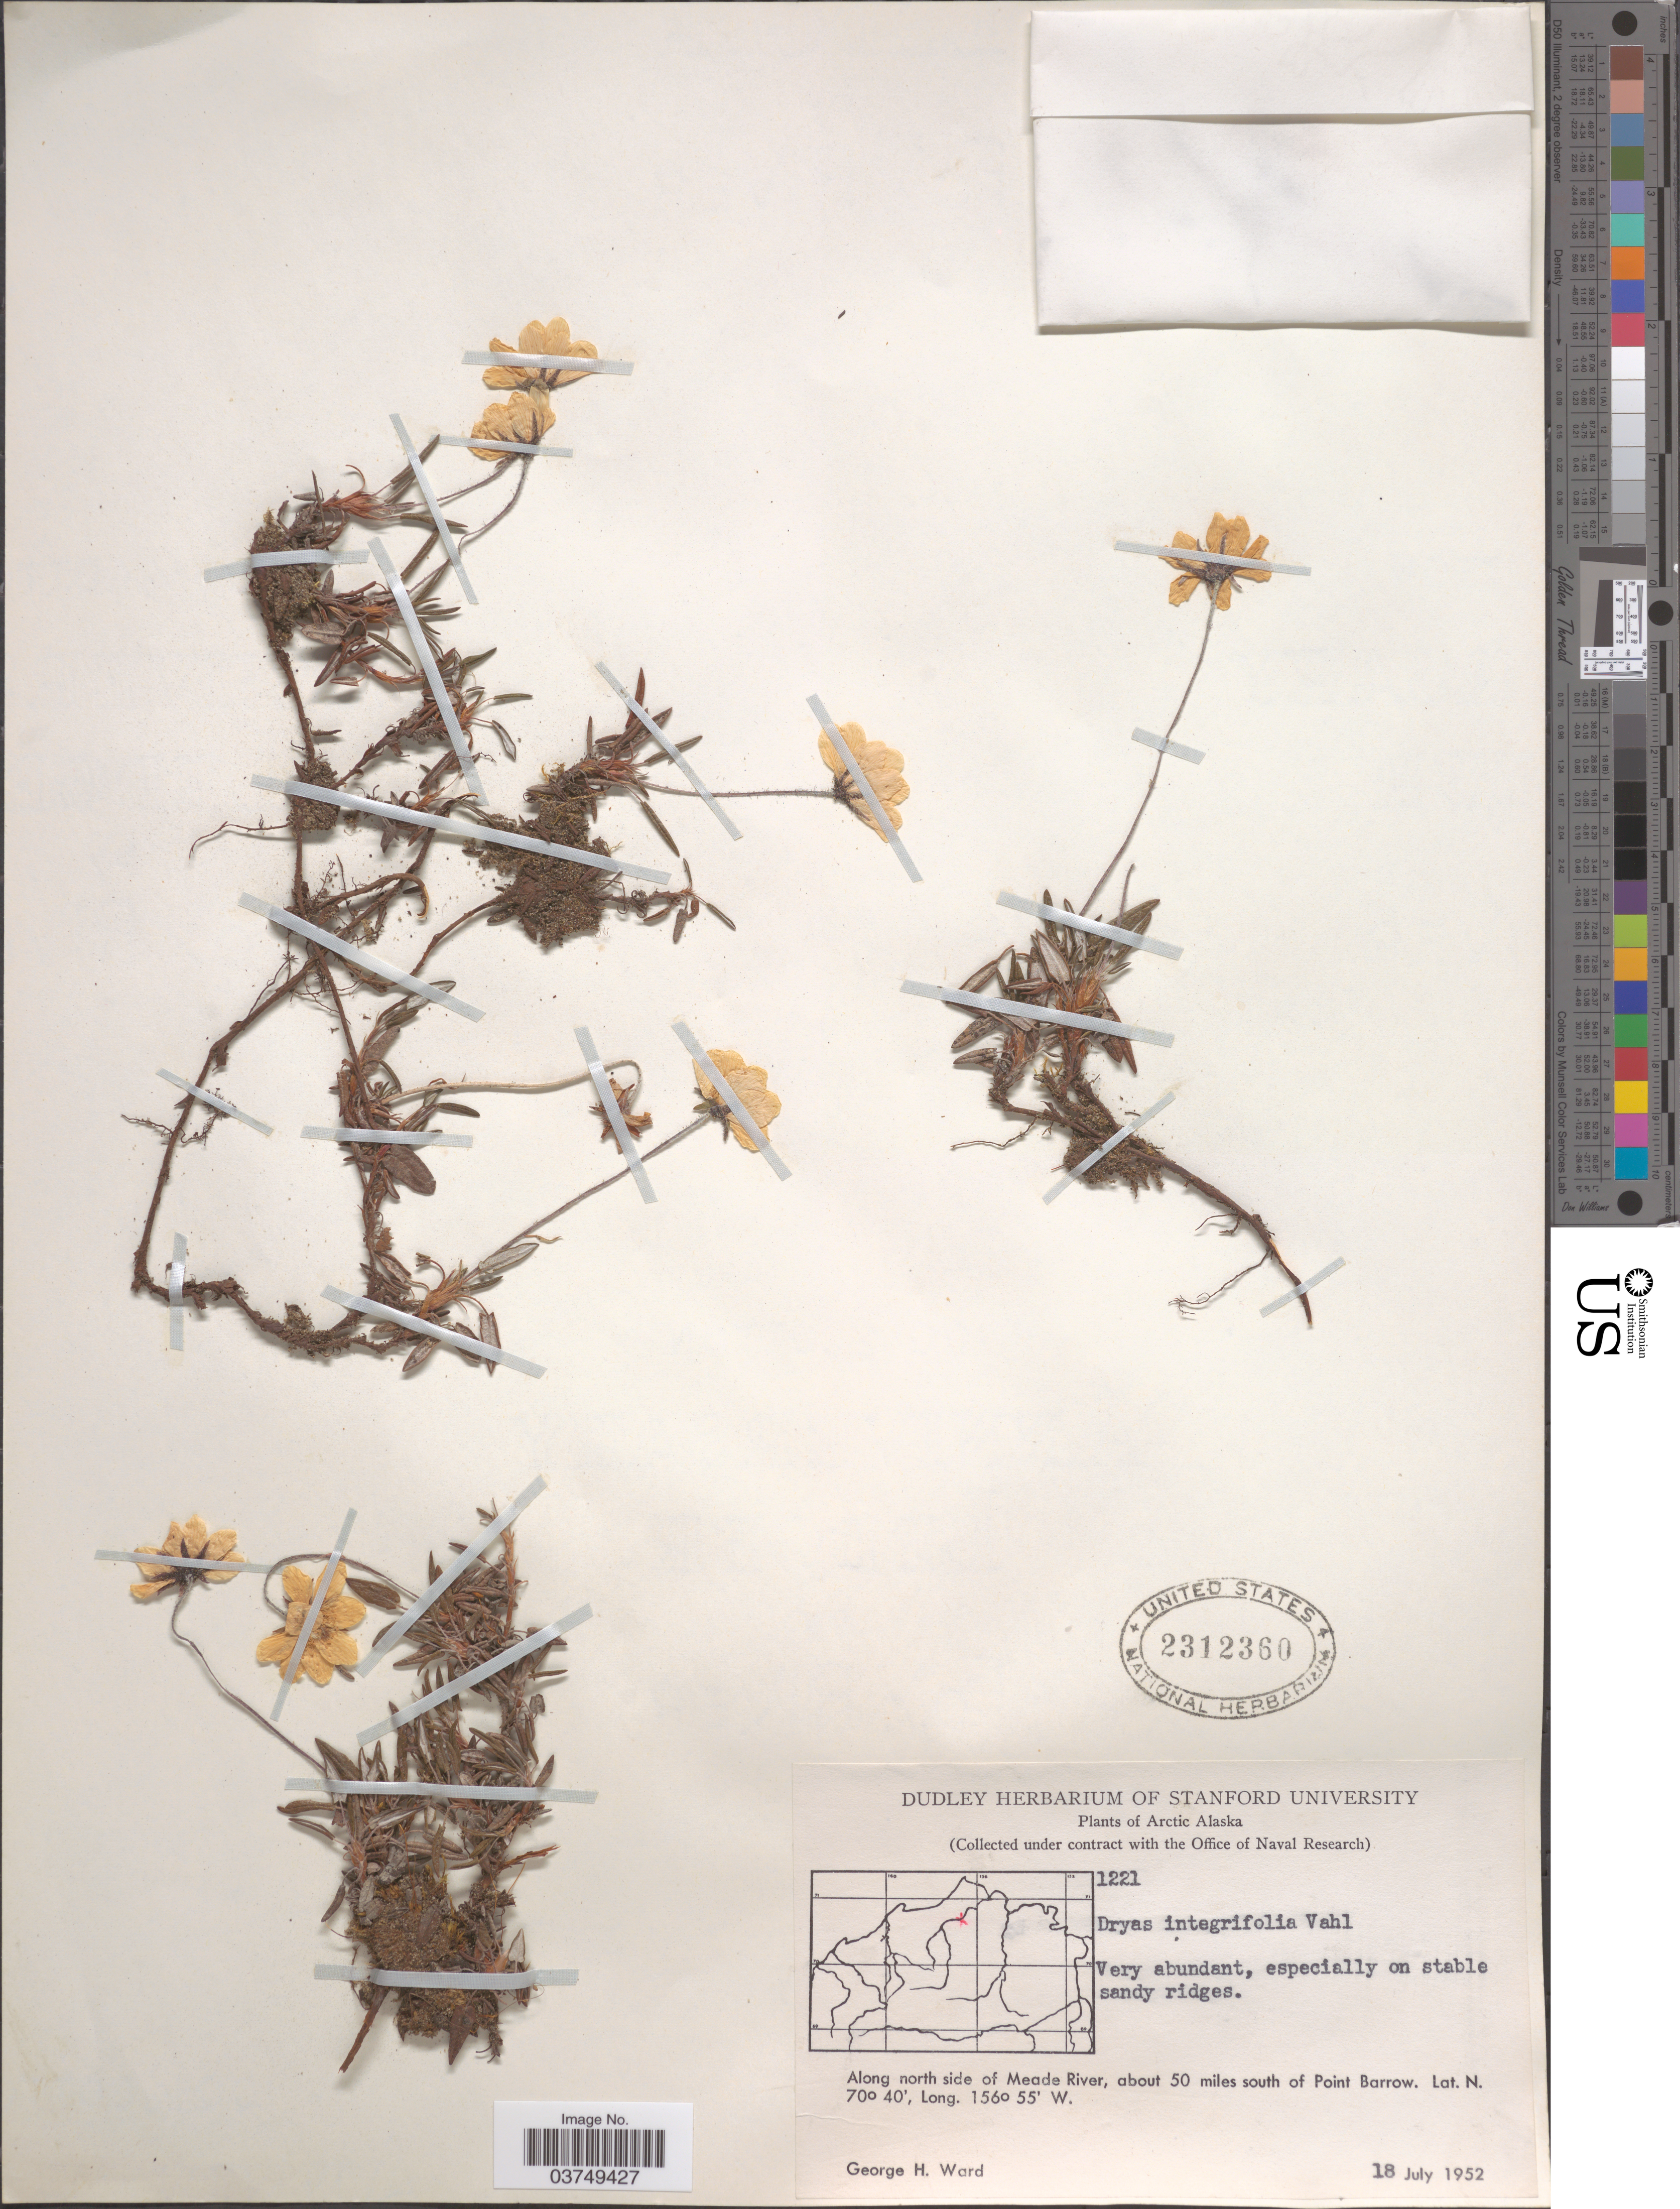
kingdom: Plantae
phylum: Tracheophyta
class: Magnoliopsida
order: Rosales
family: Rosaceae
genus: Dryas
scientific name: Dryas integrifolia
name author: Vahl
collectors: G. H. Ward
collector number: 1221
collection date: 1952-07-18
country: United States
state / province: Alaska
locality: Arctic Alaska. Along north side of Meade River, about 50 miles south of Point Barrow.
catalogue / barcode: US 2312360